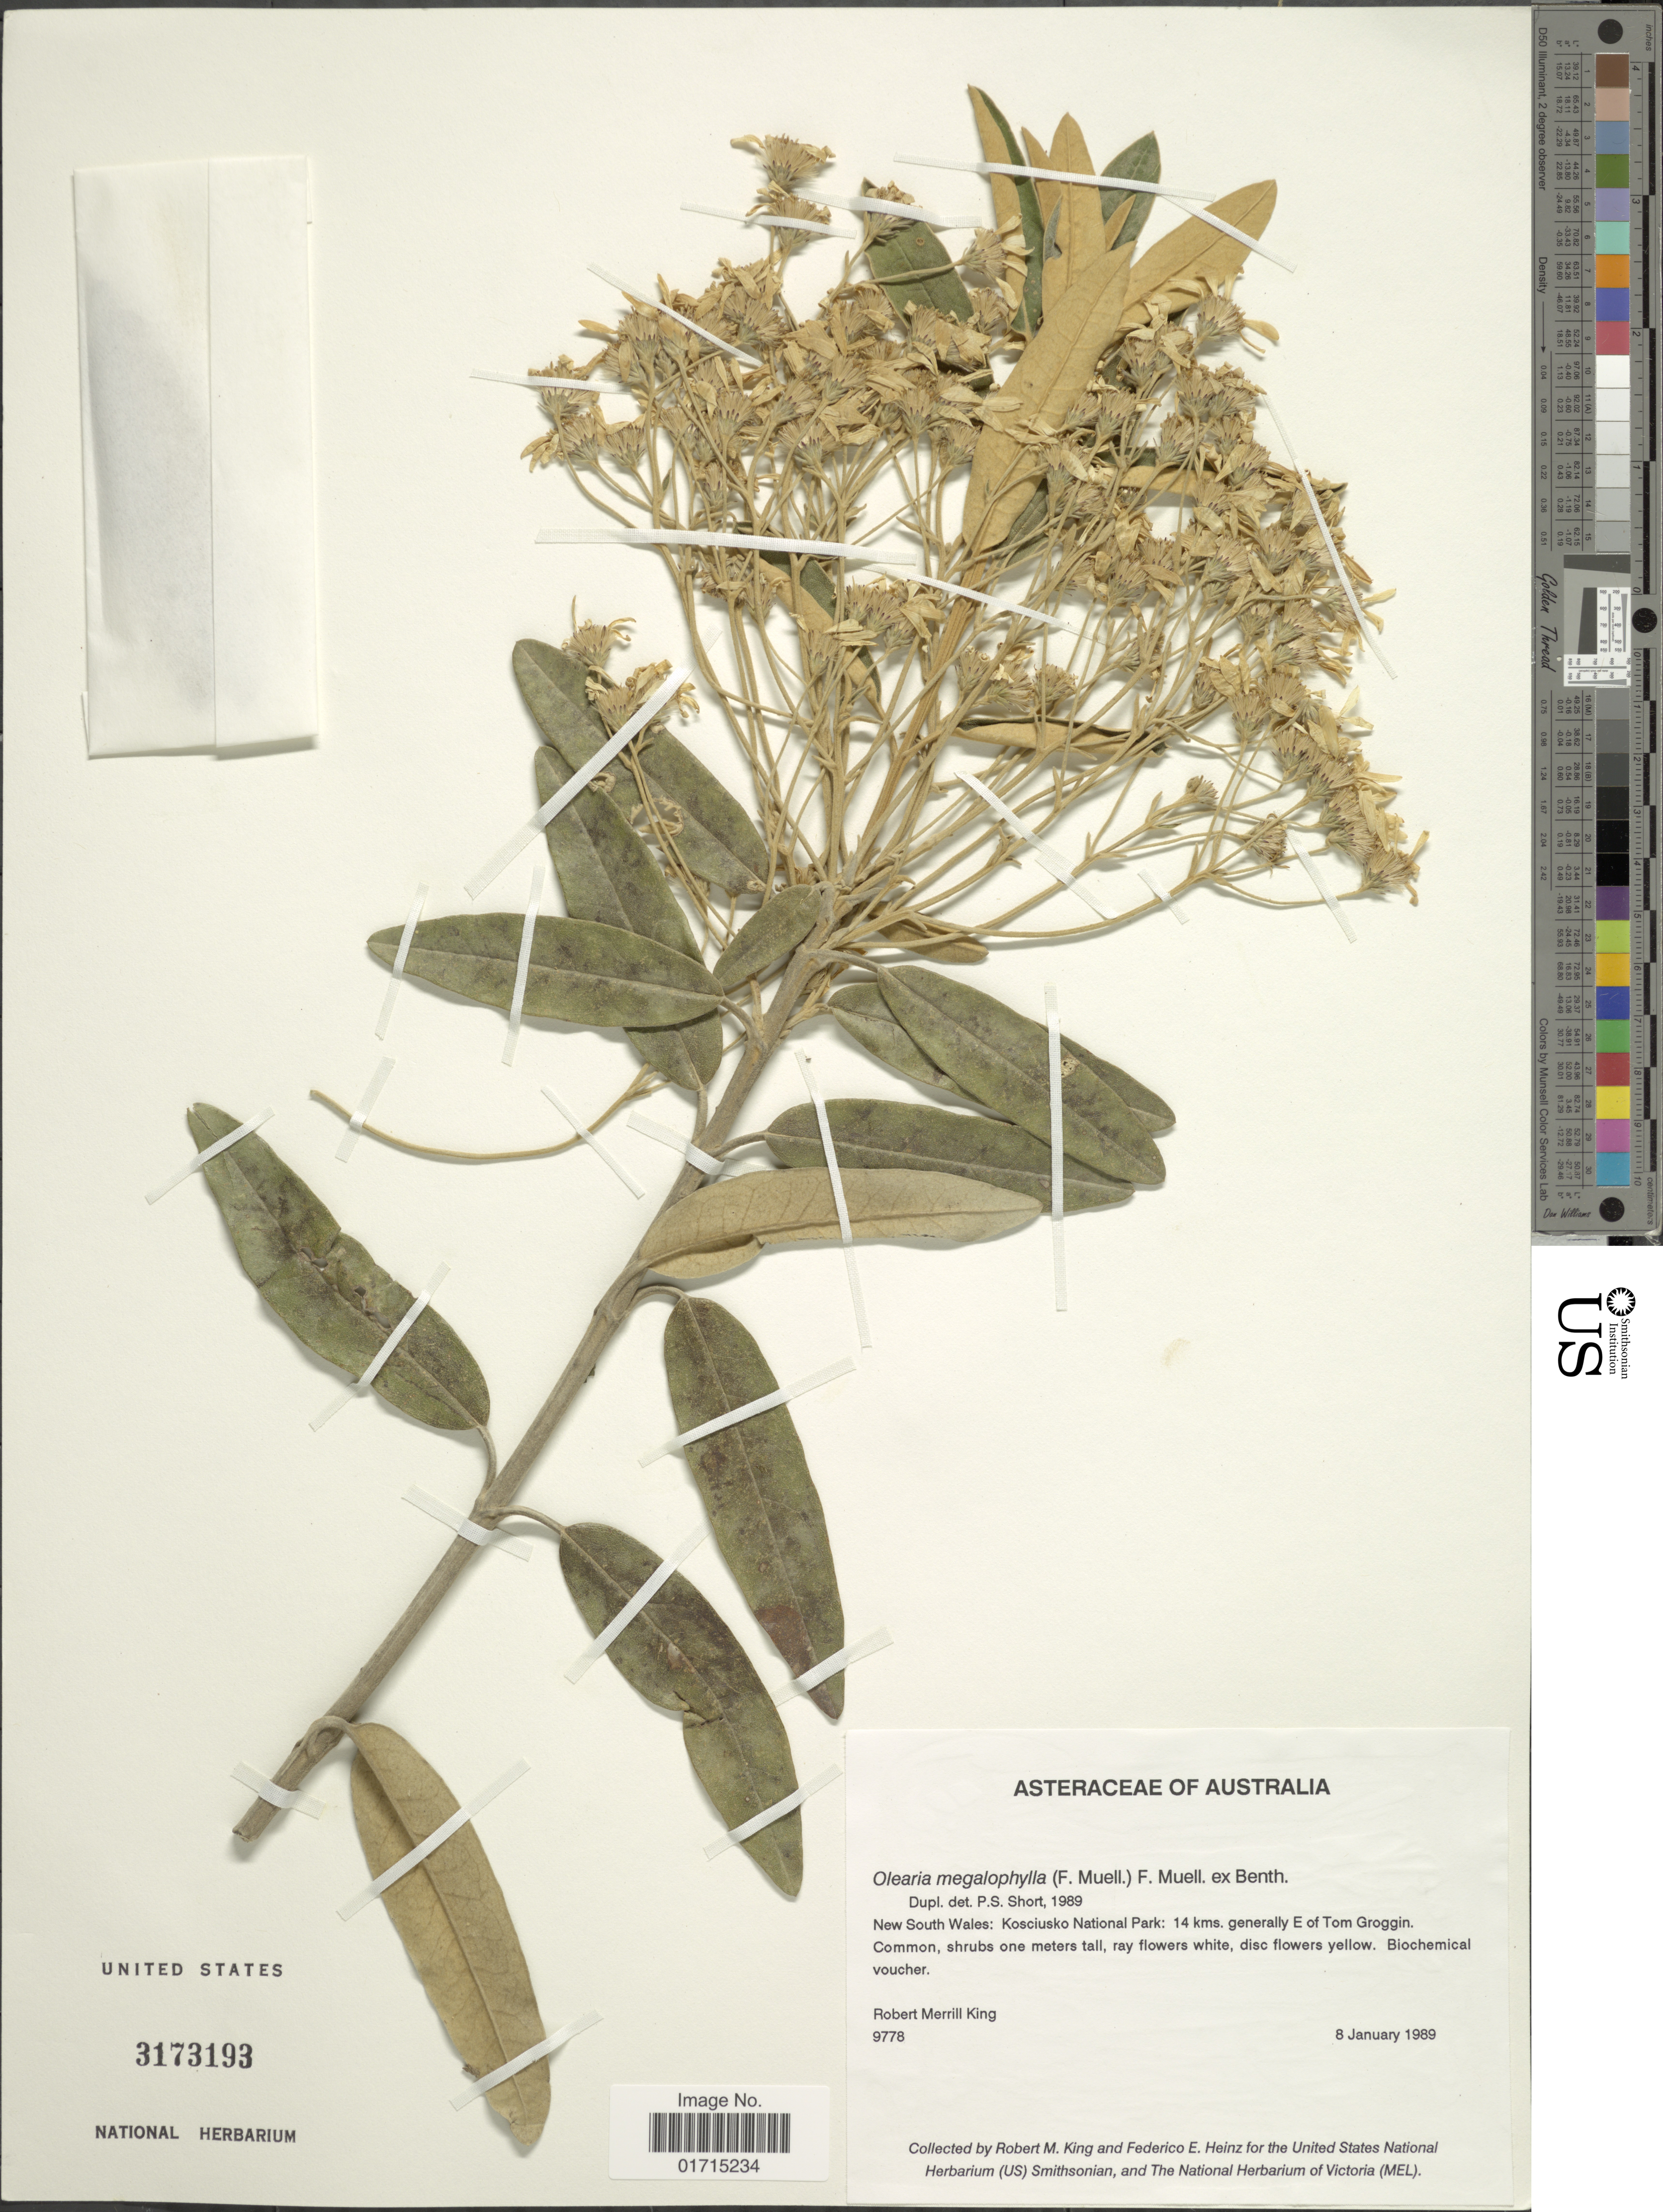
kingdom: Plantae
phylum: Tracheophyta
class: Magnoliopsida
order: Asterales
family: Asteraceae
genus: Olearia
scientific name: Olearia megalophylla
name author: (F. Muell.) F. Muell. ex Benth.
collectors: R. M. King & F. Heinz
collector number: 9778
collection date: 1989-01-08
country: Australia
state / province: New South Wales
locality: New South Wales: Kosciusko National Park: 14 kms. generally E of Tom Groggin.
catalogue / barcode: US 3173193